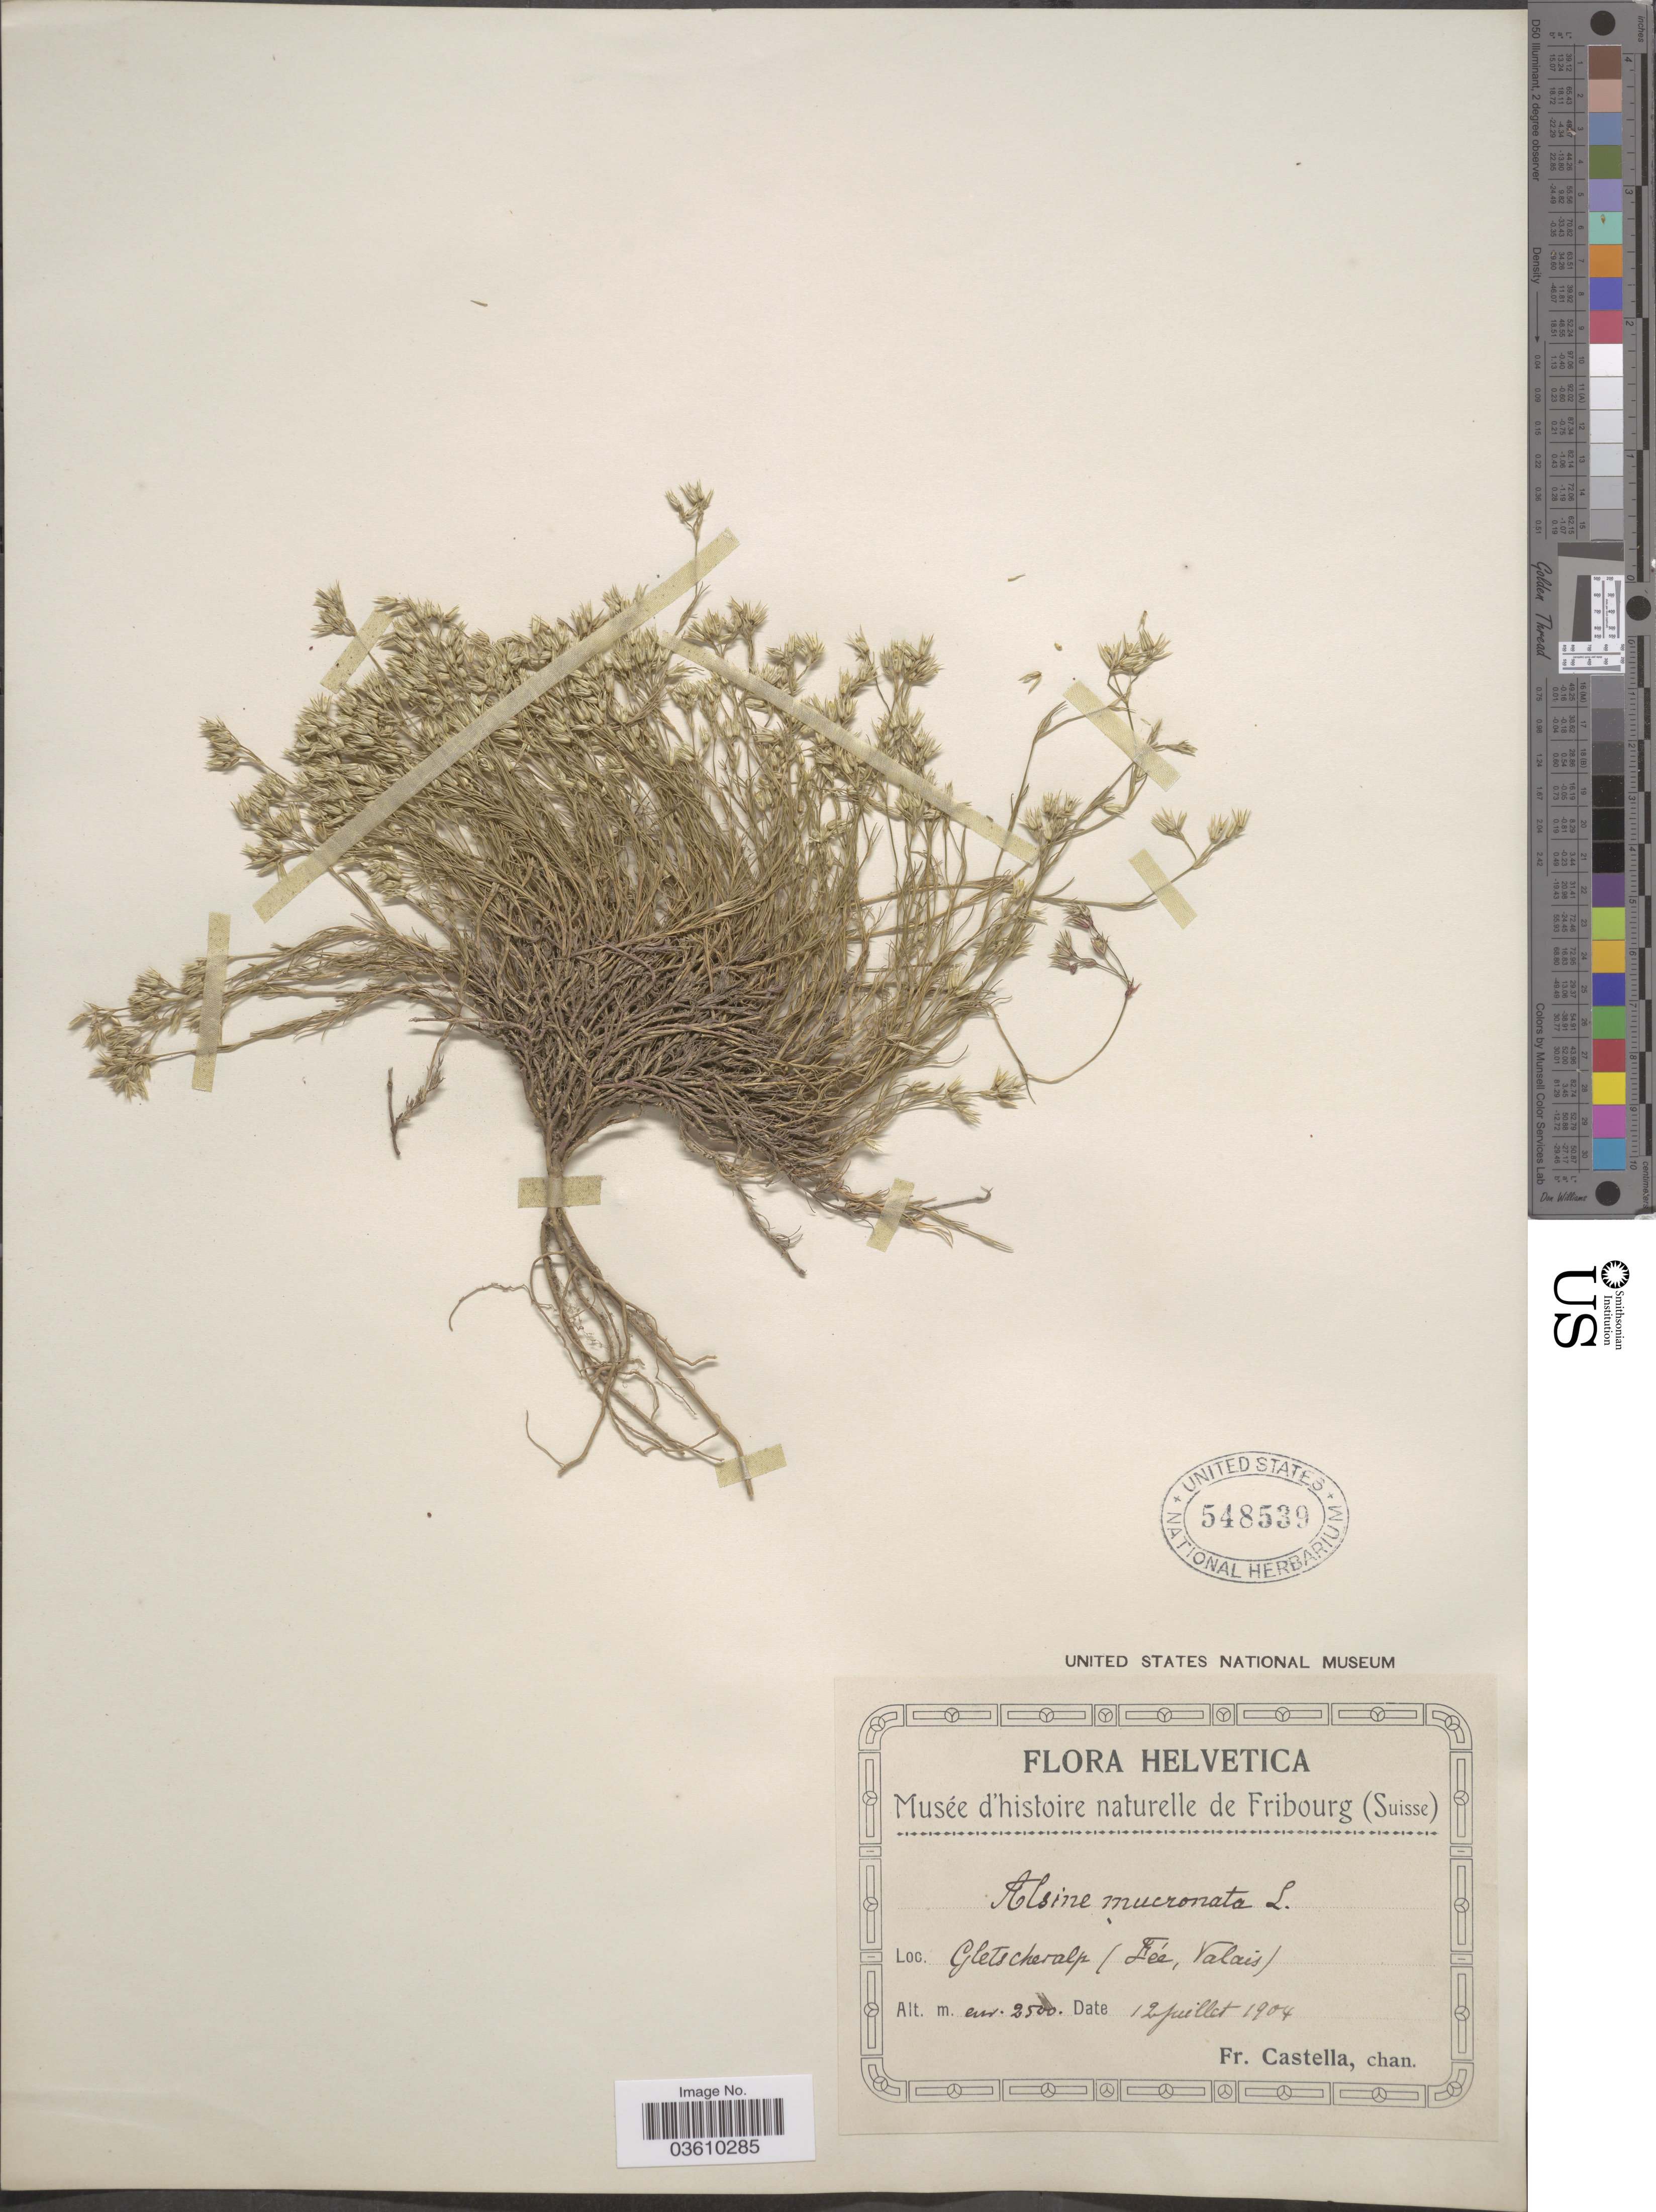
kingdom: Plantae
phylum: Tracheophyta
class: Magnoliopsida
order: Caryophyllales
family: Caryophyllaceae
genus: Minuartia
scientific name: Minuartia mucronata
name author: (L.) Schinz & Thell.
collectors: Fr. Castella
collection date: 1904-07-12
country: Switzerland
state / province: Valais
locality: Helvetica. Gletscher Alp (Feé, Valais).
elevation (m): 2500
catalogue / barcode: US 548539